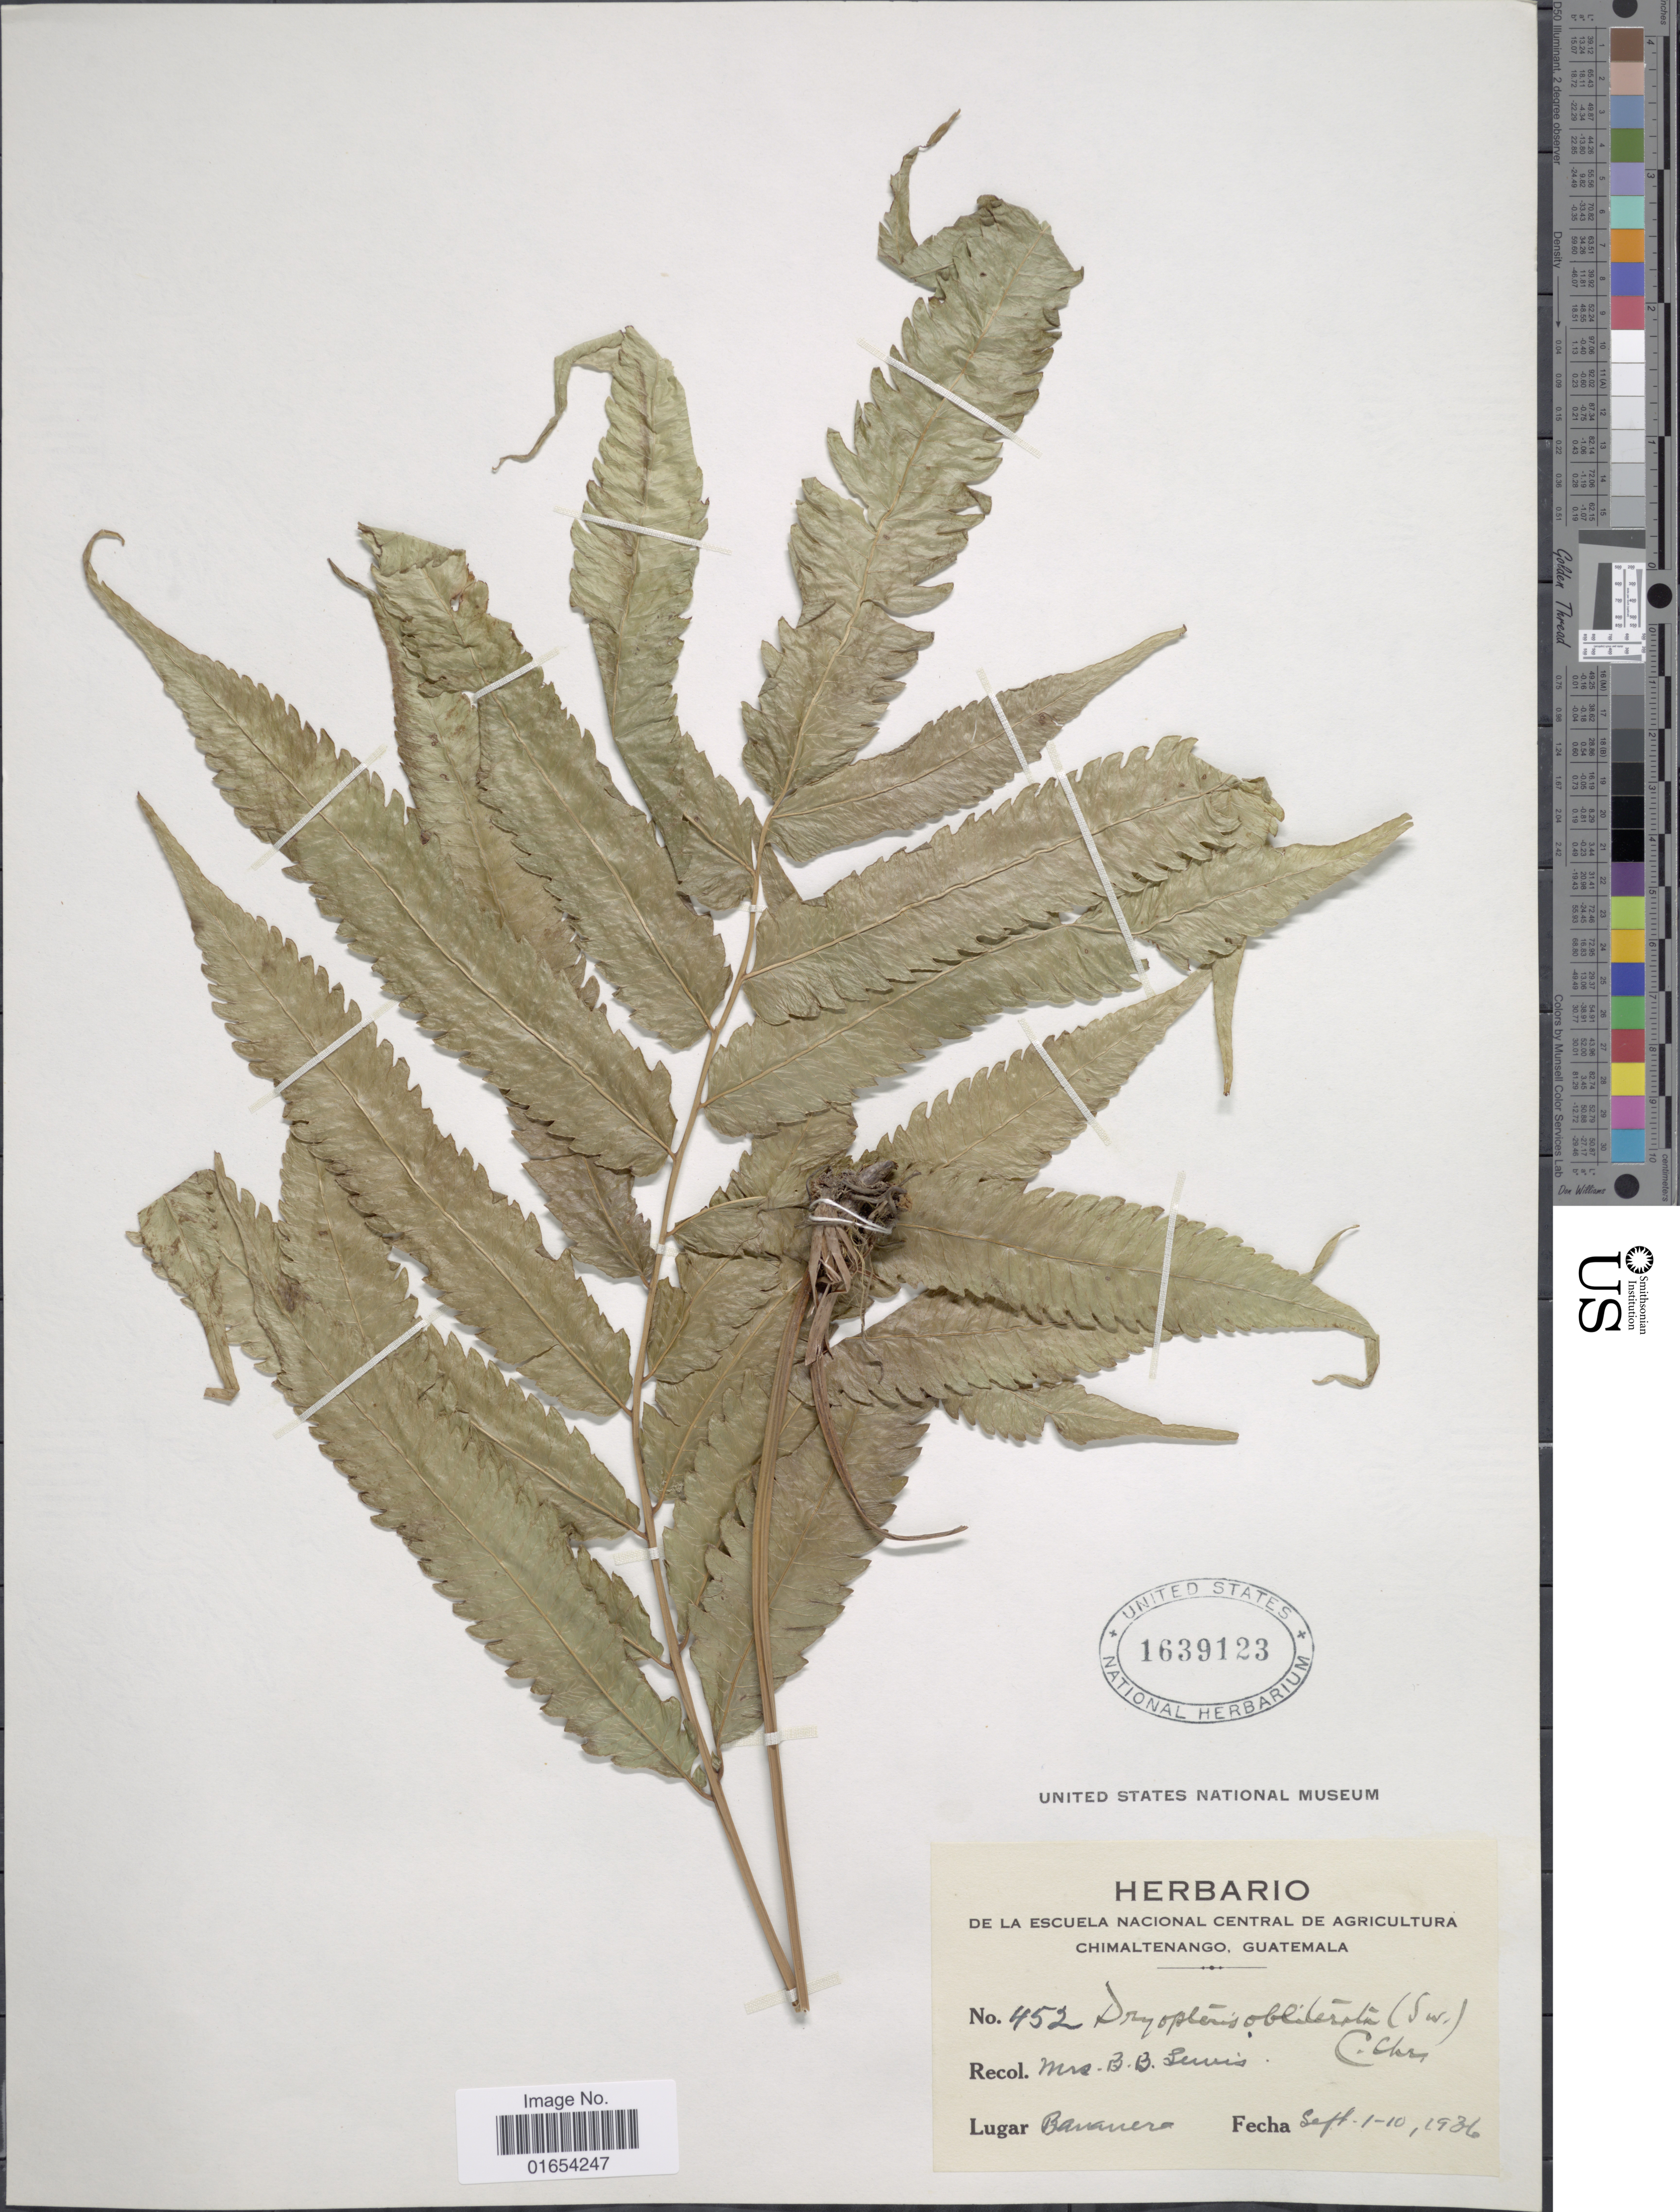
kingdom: Plantae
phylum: Tracheophyta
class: Polypodiopsida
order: Polypodiales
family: Thelypteridaceae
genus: Goniopteris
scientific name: Goniopteris obliterata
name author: (Sw.) C. Presl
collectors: B. Lewis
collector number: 452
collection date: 1936-09-01/1936-09-10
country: Guatemala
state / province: Chimaltenango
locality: Bananera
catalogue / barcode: US 1639123